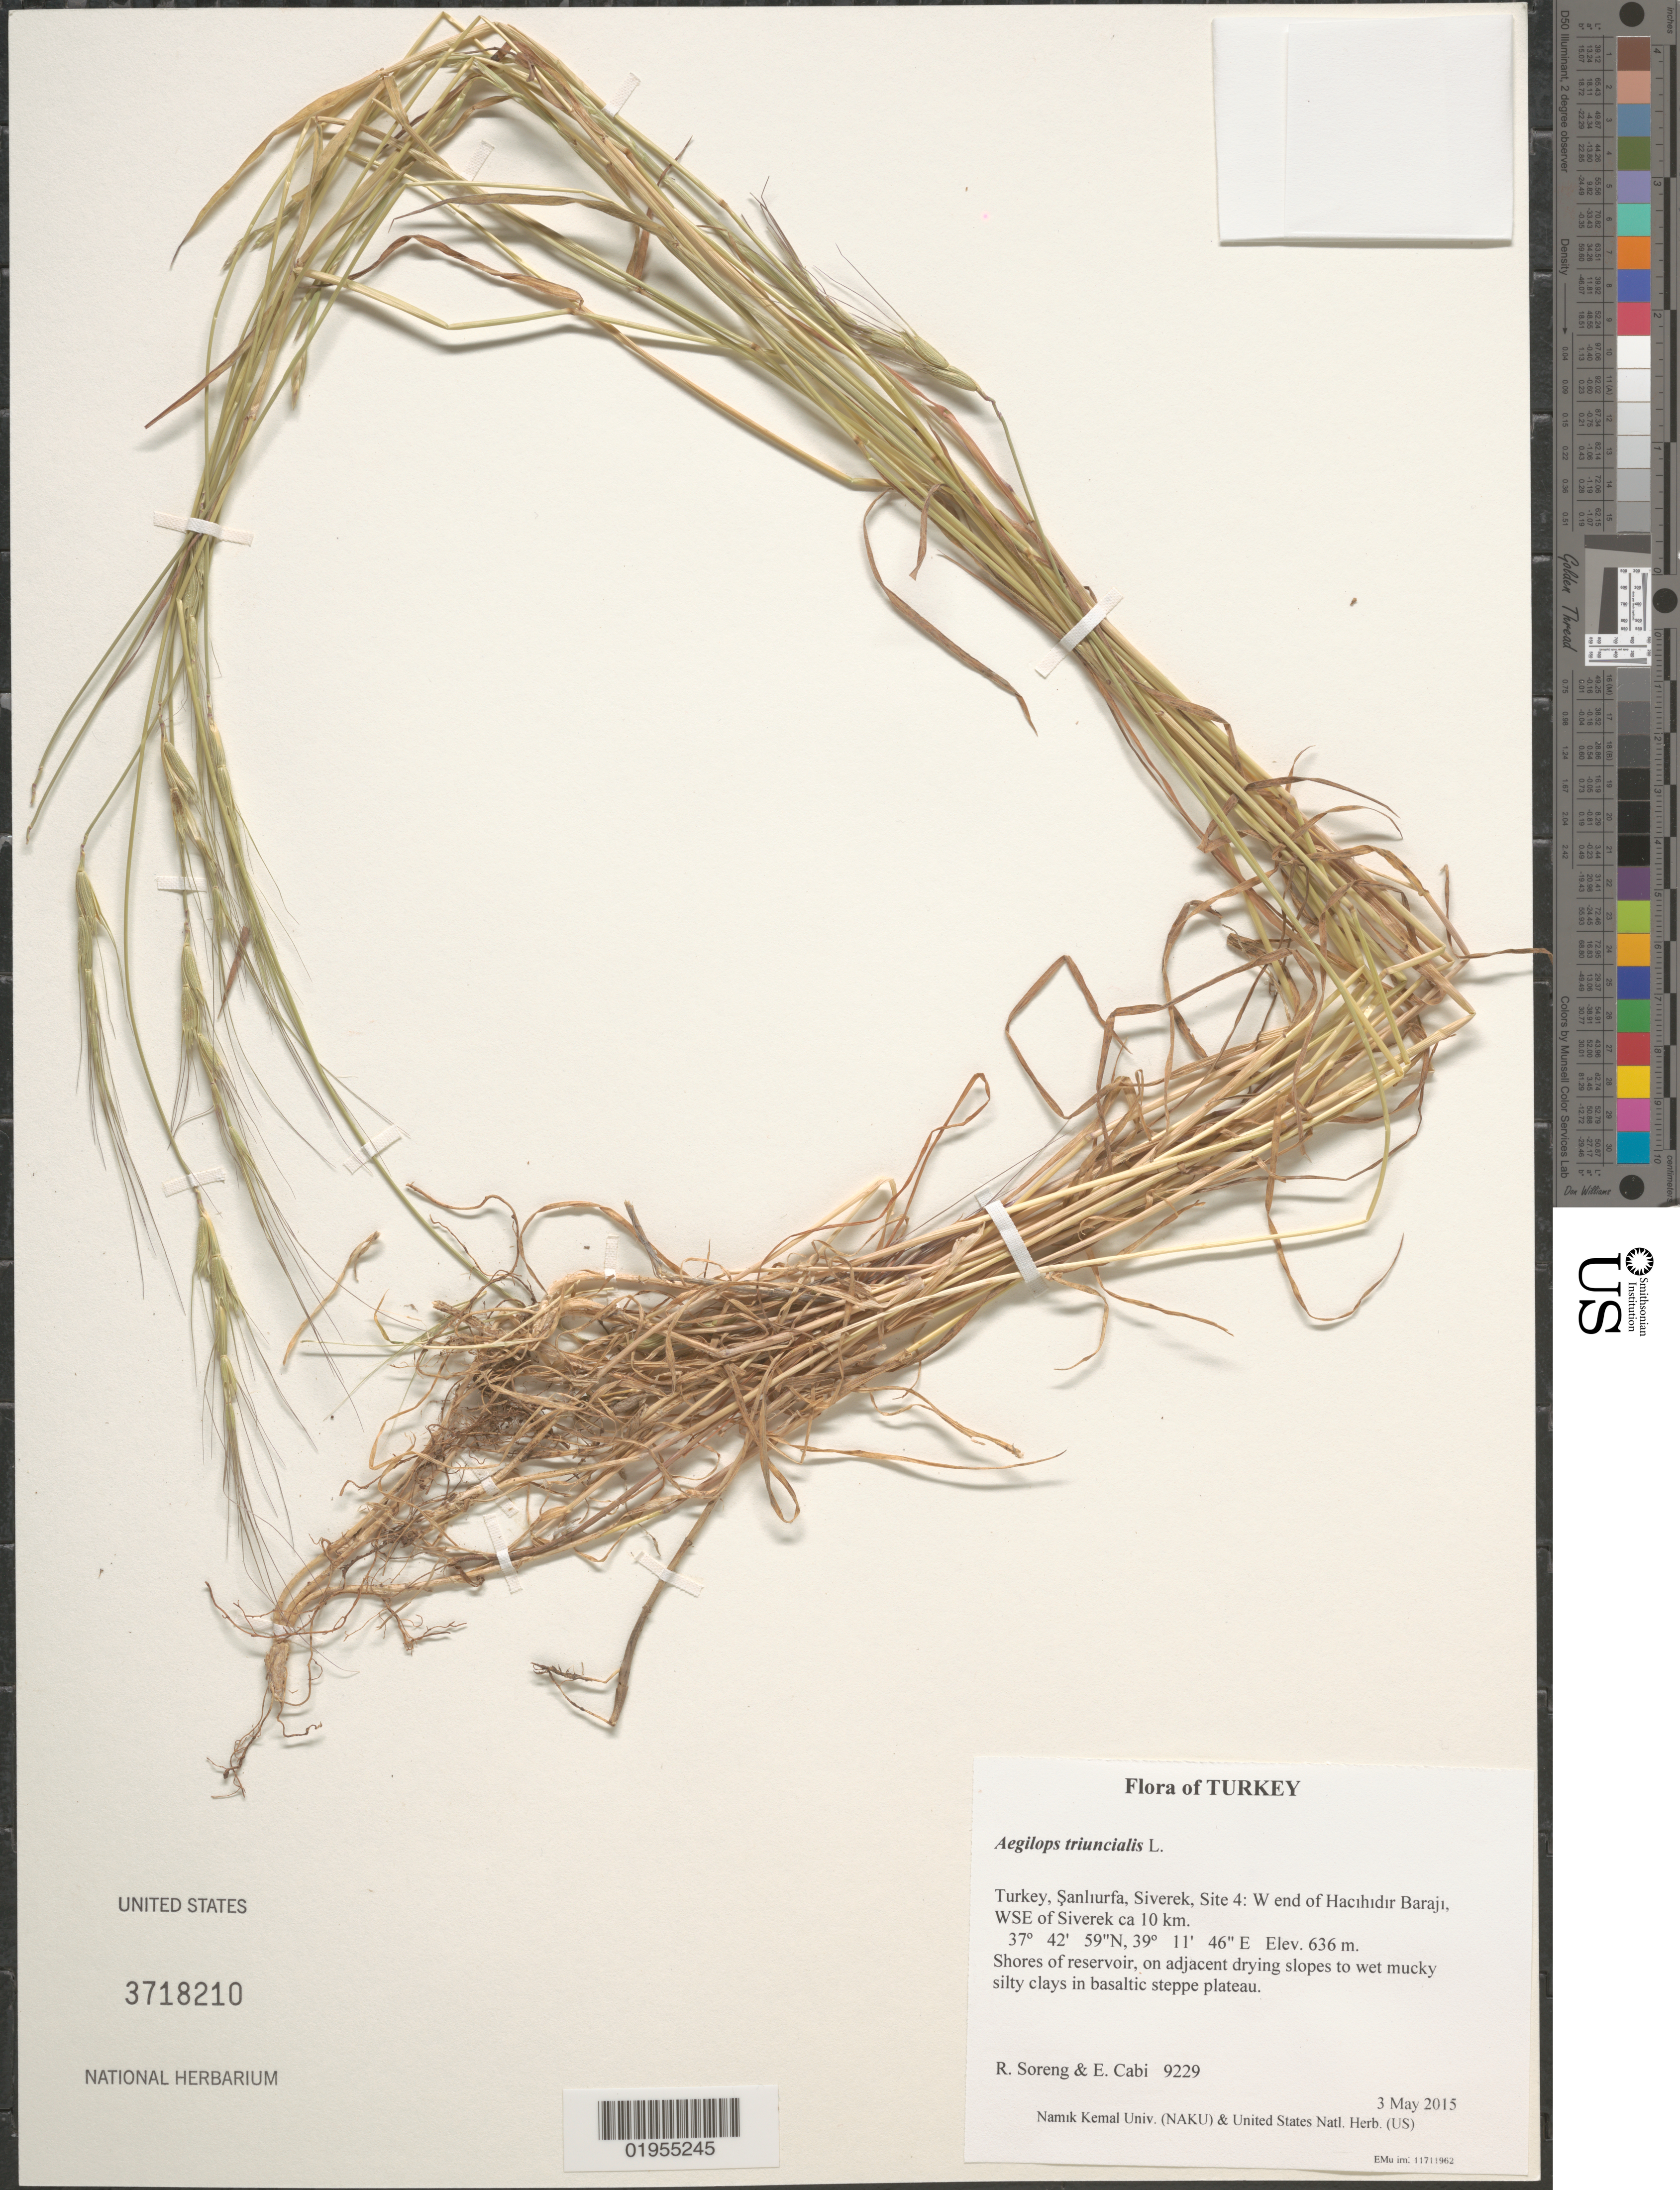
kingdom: Plantae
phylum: Tracheophyta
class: Liliopsida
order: Poales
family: Poaceae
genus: Aegilops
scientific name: Aegilops triuncialis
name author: L.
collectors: R. J. Soreng & E. Cabi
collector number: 9229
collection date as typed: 2015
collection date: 2015-05-03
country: Turkey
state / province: Sanliurfa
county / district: Siverek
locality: Site 4: W end of Hacihidir Baraji, WSE of Siverek ca 10 km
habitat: Shores of reservoir, on adjacent drying slopes to wet mucky slity clays in basaltic steppe plateau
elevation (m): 636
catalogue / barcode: US 3718210